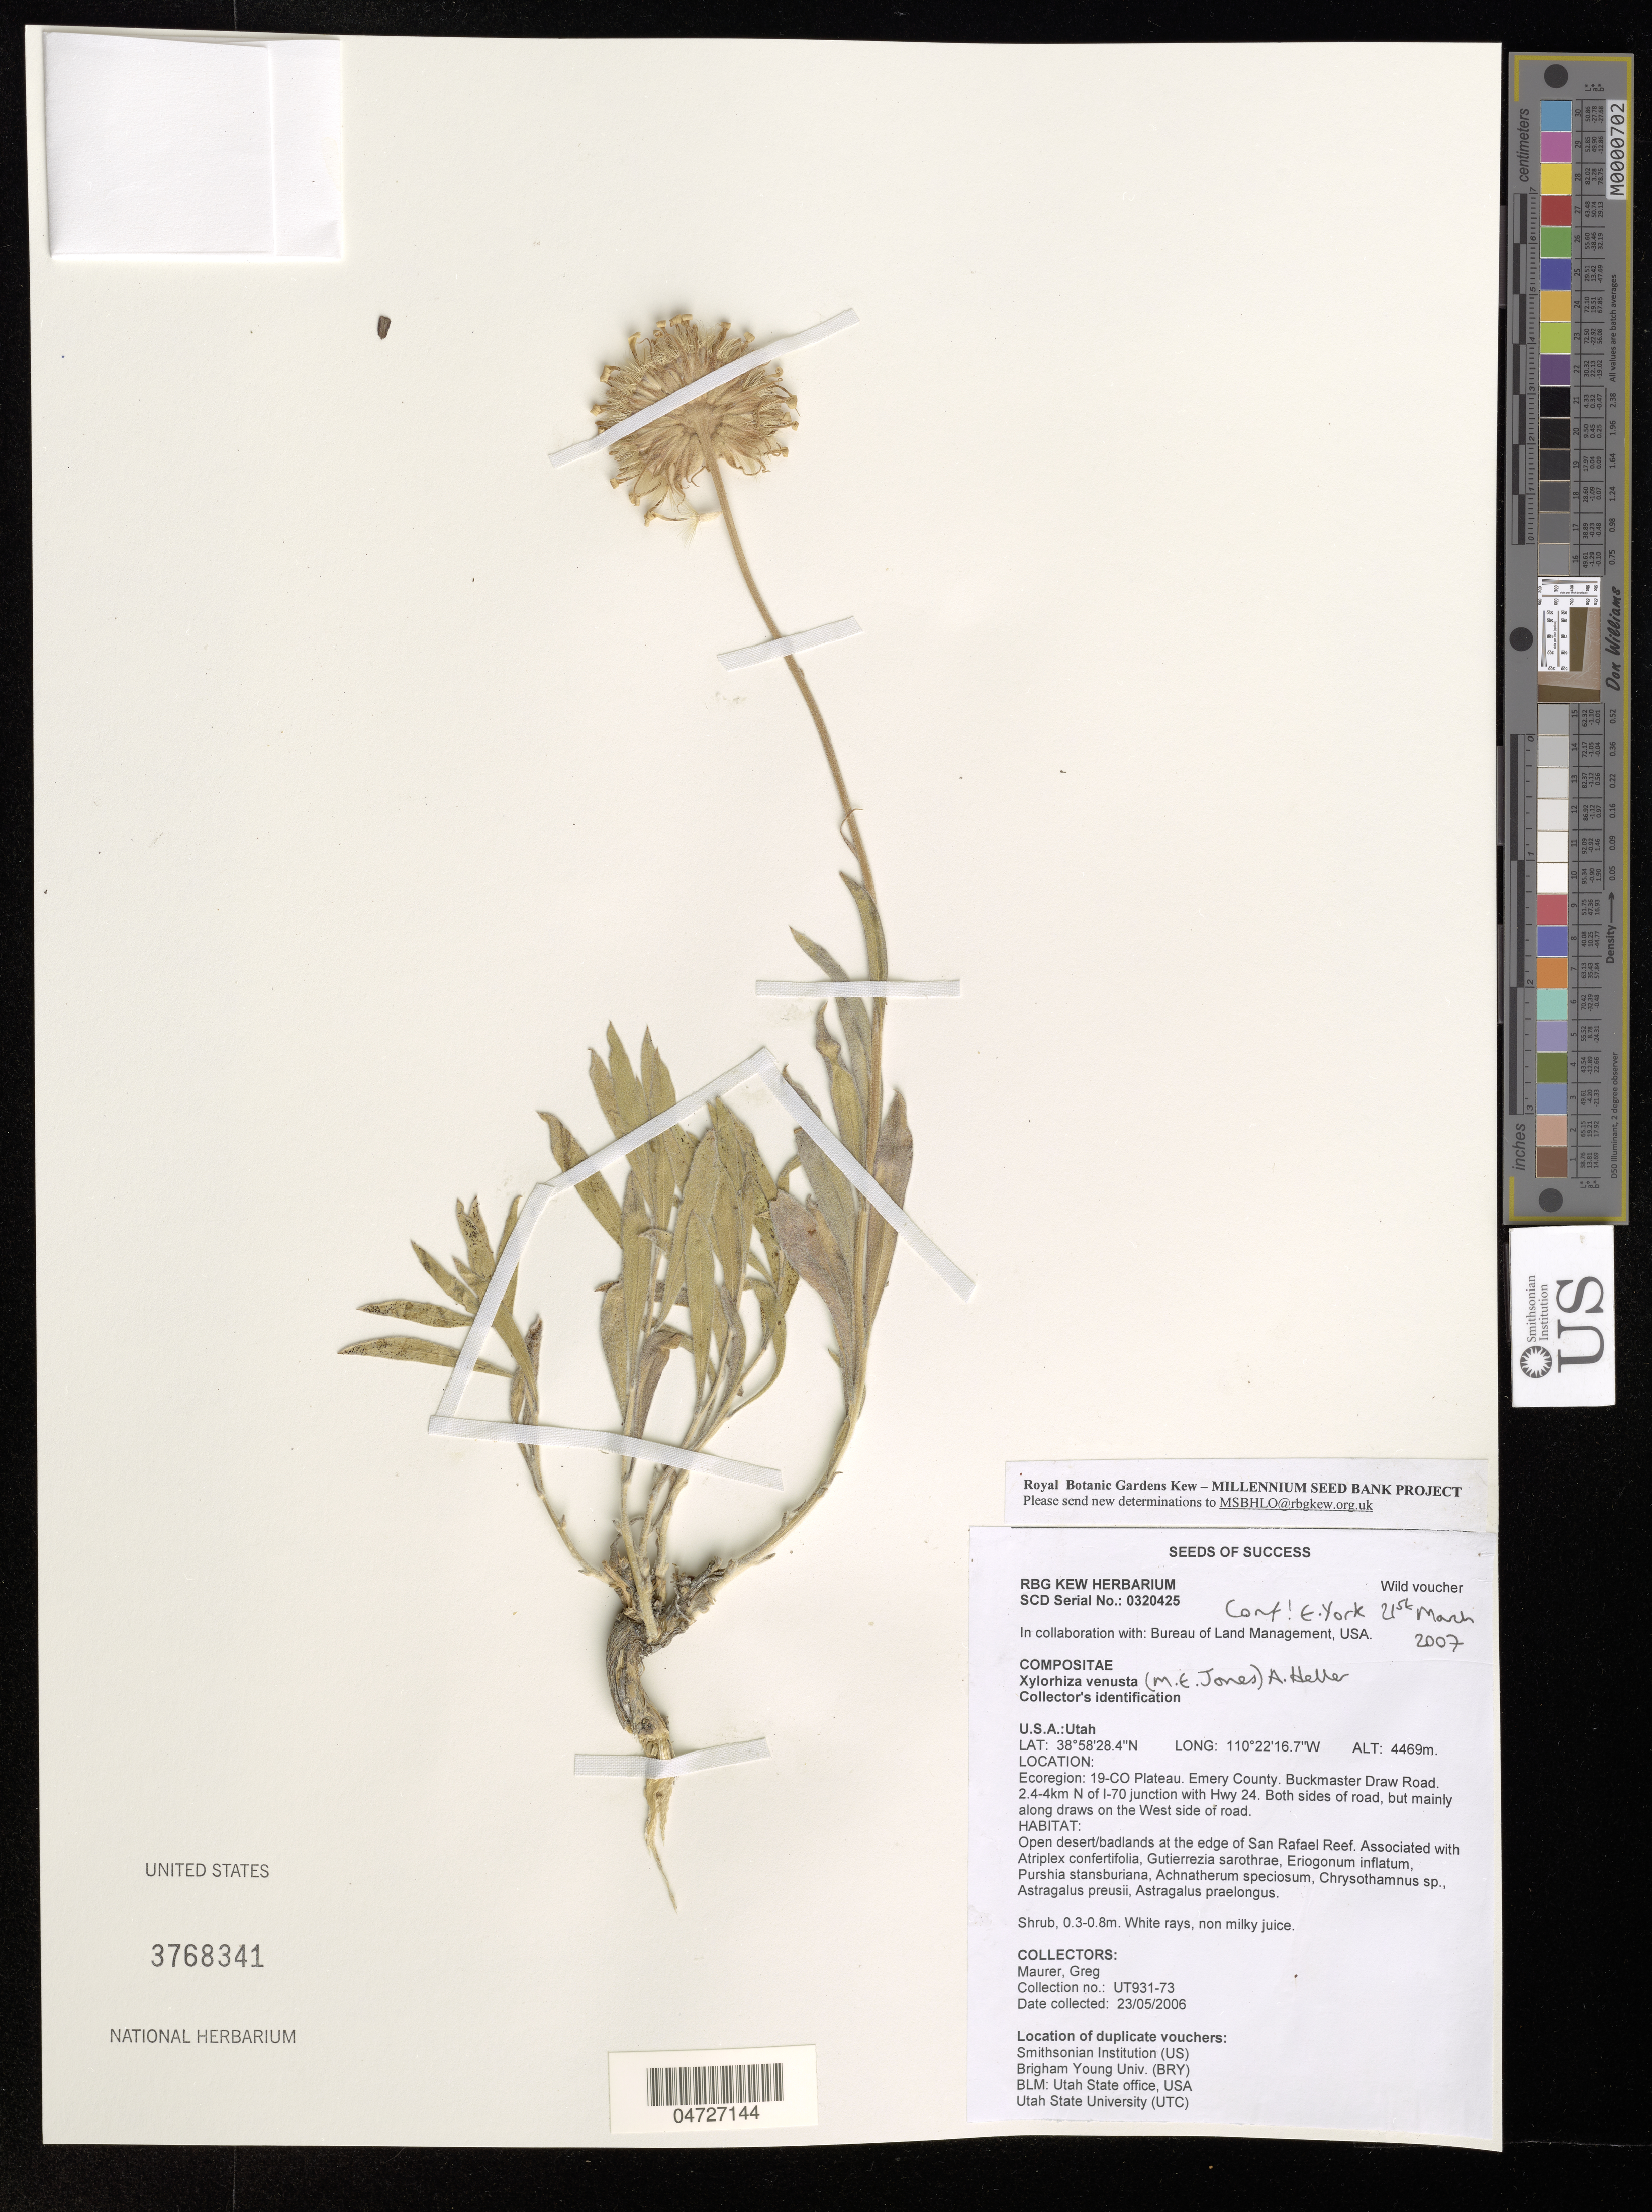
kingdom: Plantae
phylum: Tracheophyta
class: Magnoliopsida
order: Asterales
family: Asteraceae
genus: Xylorhiza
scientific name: Xylorhiza venusta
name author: (M.E. Jones) A. Heller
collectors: G. Maurer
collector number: UT931-73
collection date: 2006-05-23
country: United States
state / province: Utah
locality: Ecoregion: 19-CO Plateau. Emery County. Buckmaster Draw Road. 2.4-4km N of I-70 junction with Hwy 24. Both Sides of road, but mainly along draws on the West side of road.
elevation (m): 4469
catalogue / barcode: US 3768341